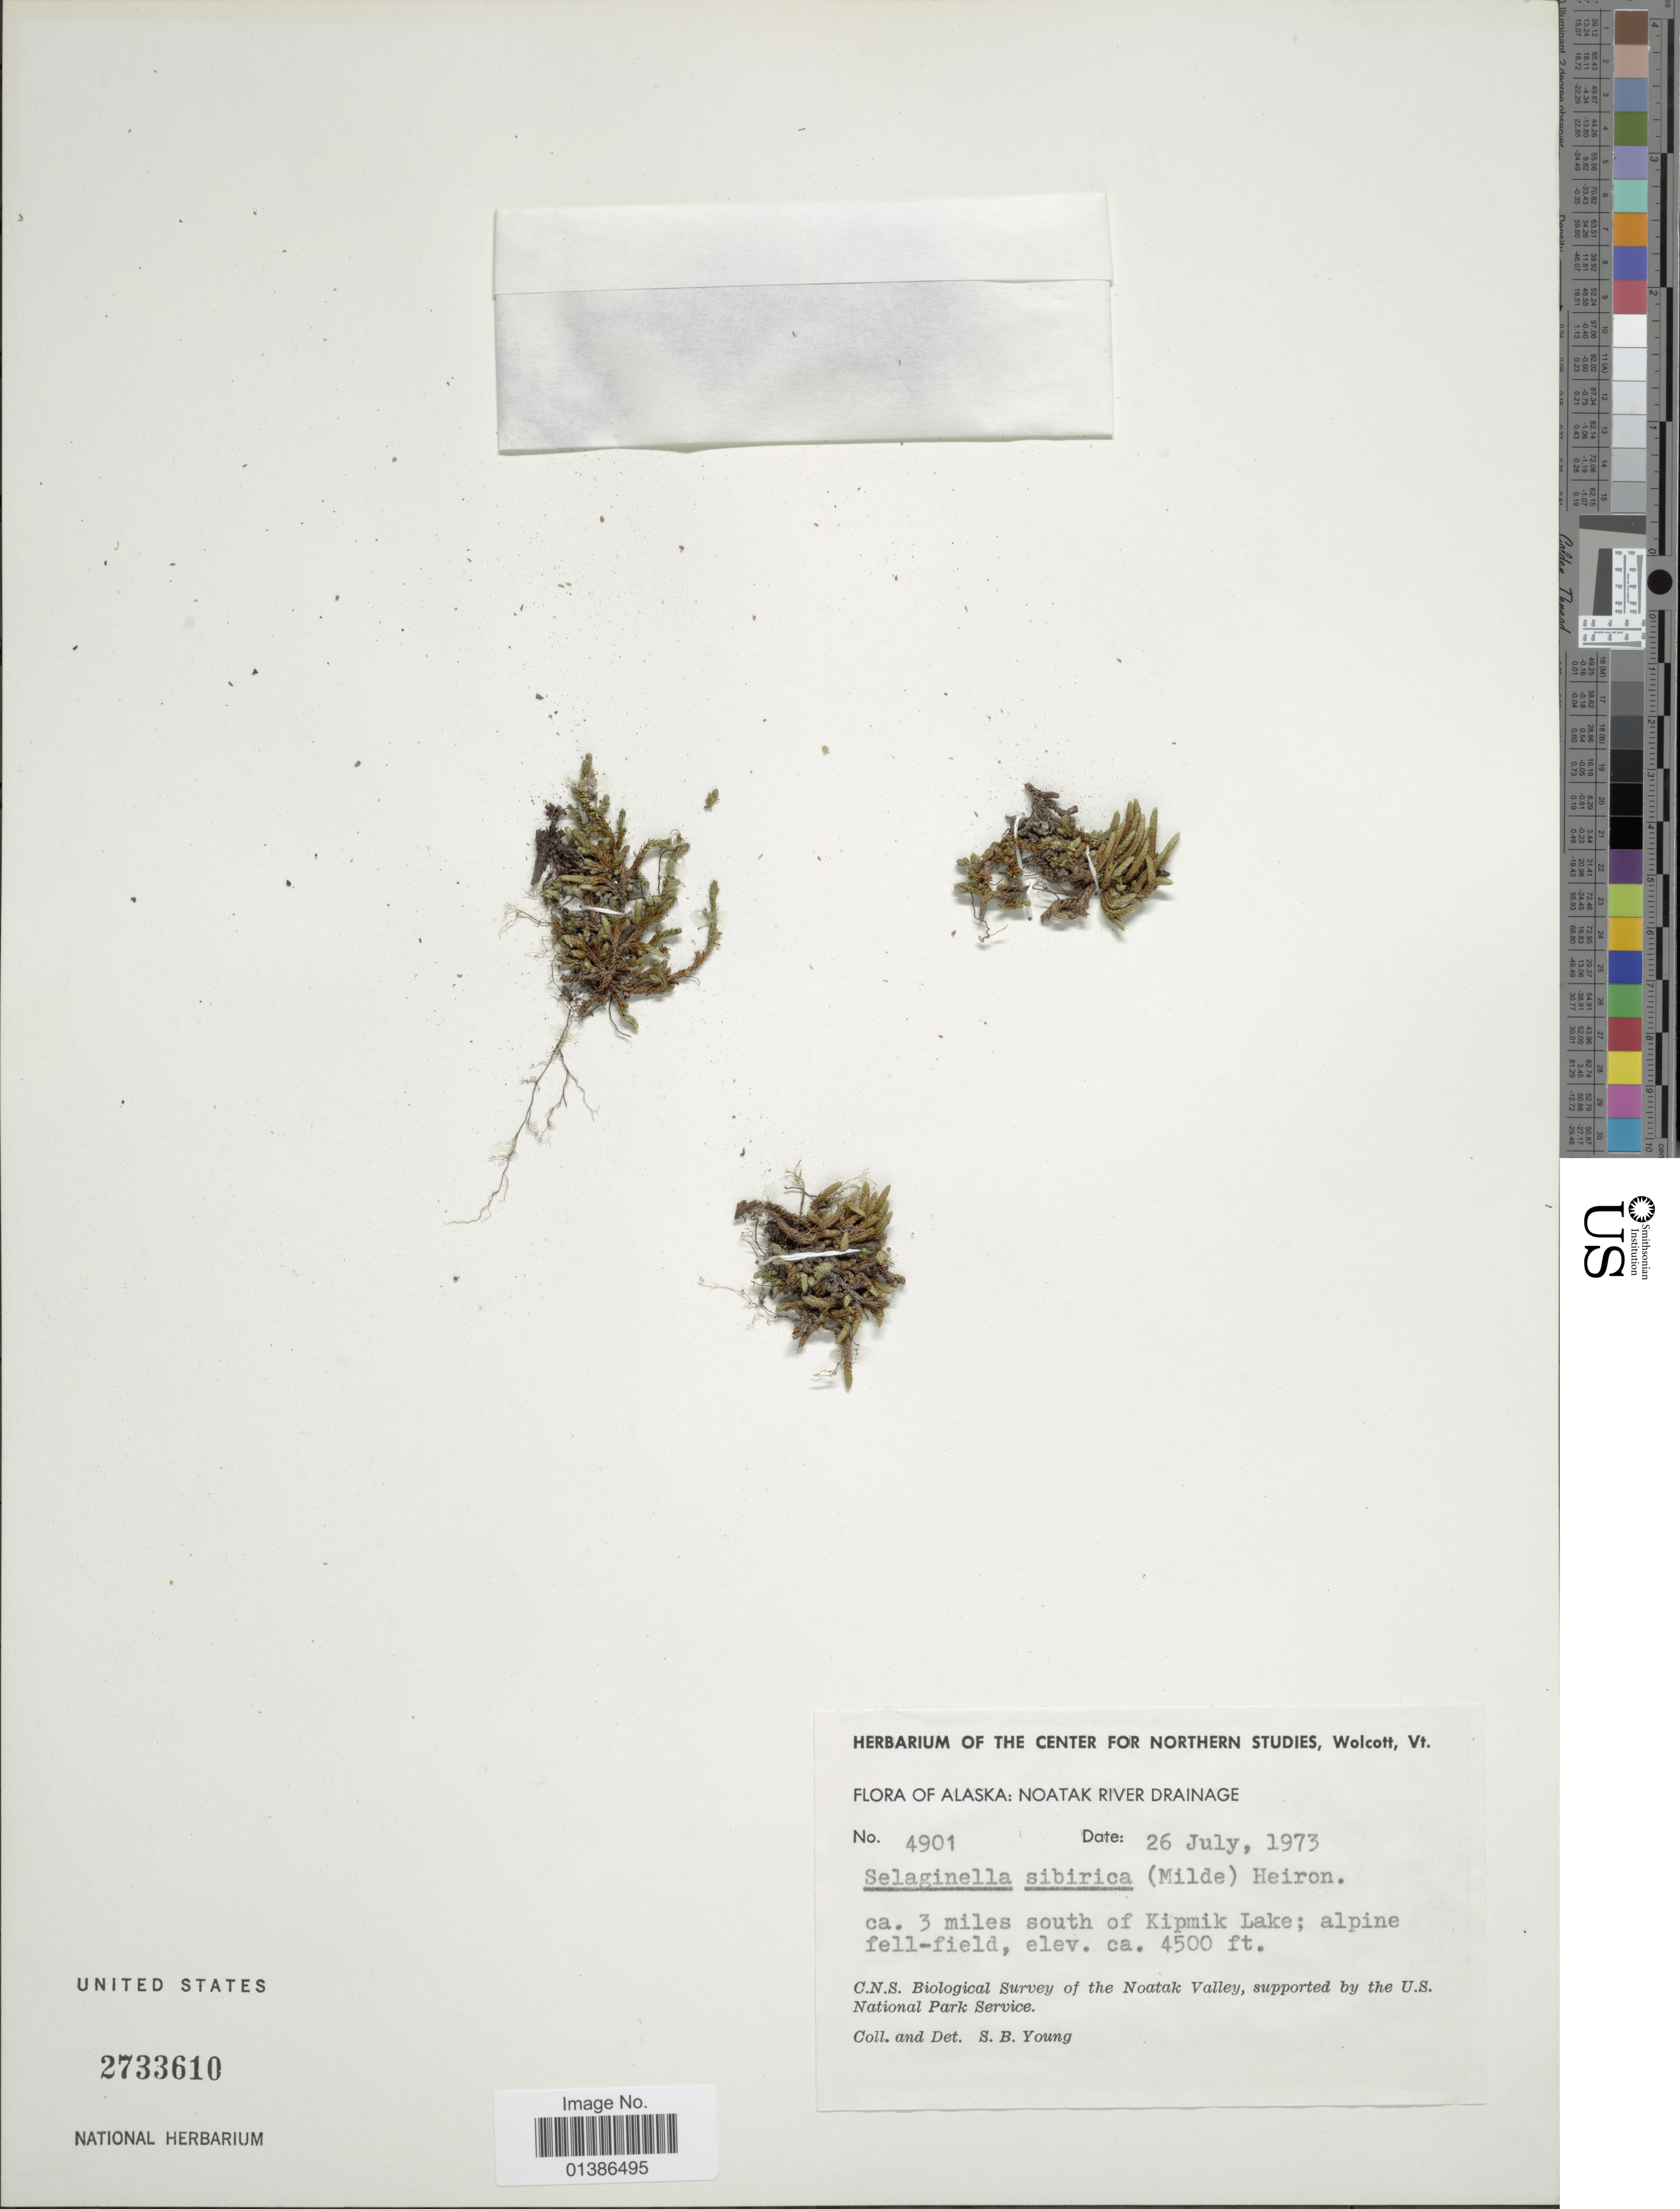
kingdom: Plantae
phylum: Tracheophyta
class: Lycopodiopsida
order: Selaginellales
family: Selaginellaceae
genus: Selaginella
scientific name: Selaginella sibirica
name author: (Milde) Hieron.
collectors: S. Young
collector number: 4901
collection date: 1973-07-26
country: United States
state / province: Alaska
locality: Noatak River Drainage. Ca. 3 miles south of Kipmik Lake.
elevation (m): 1372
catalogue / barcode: US 2733610